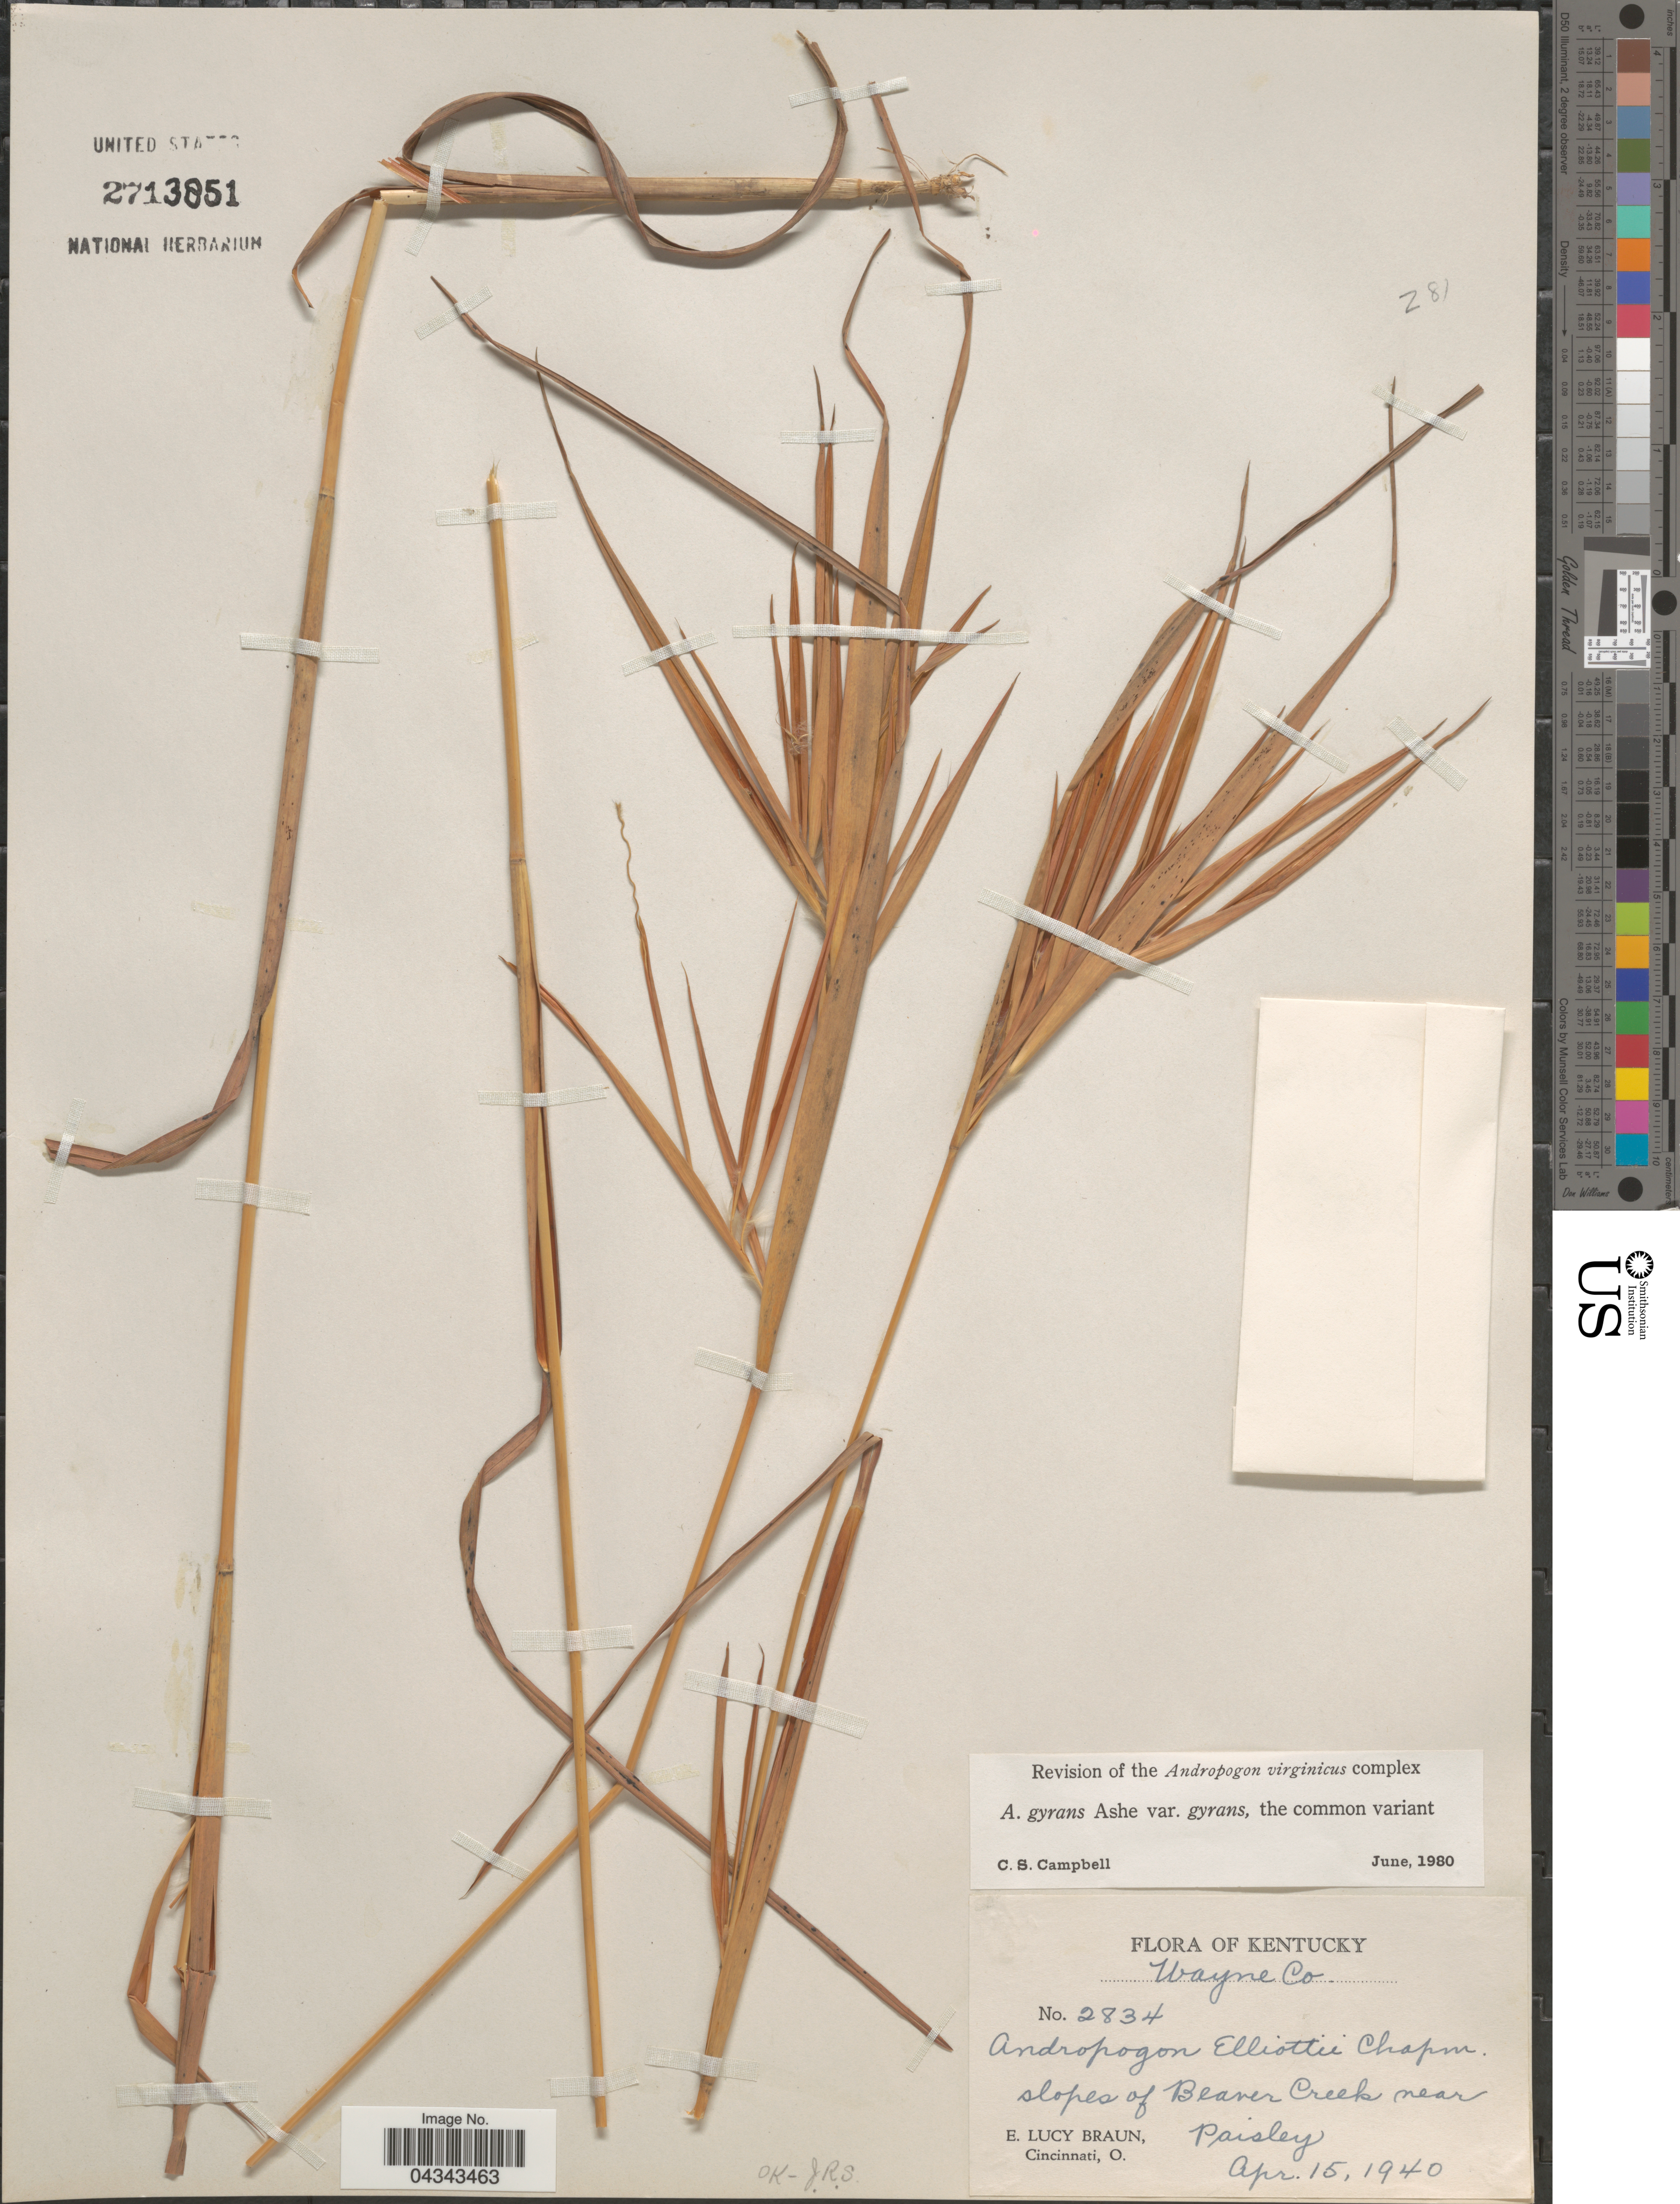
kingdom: Plantae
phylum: Tracheophyta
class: Liliopsida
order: Poales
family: Poaceae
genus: Andropogon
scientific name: Andropogon gyrans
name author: Ashe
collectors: E. L. Braun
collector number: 2834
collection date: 1940-04-15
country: United States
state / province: Kentucky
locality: Wayne Co. Slopes of Beaver Creek near Paisley.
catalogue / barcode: US 2713851